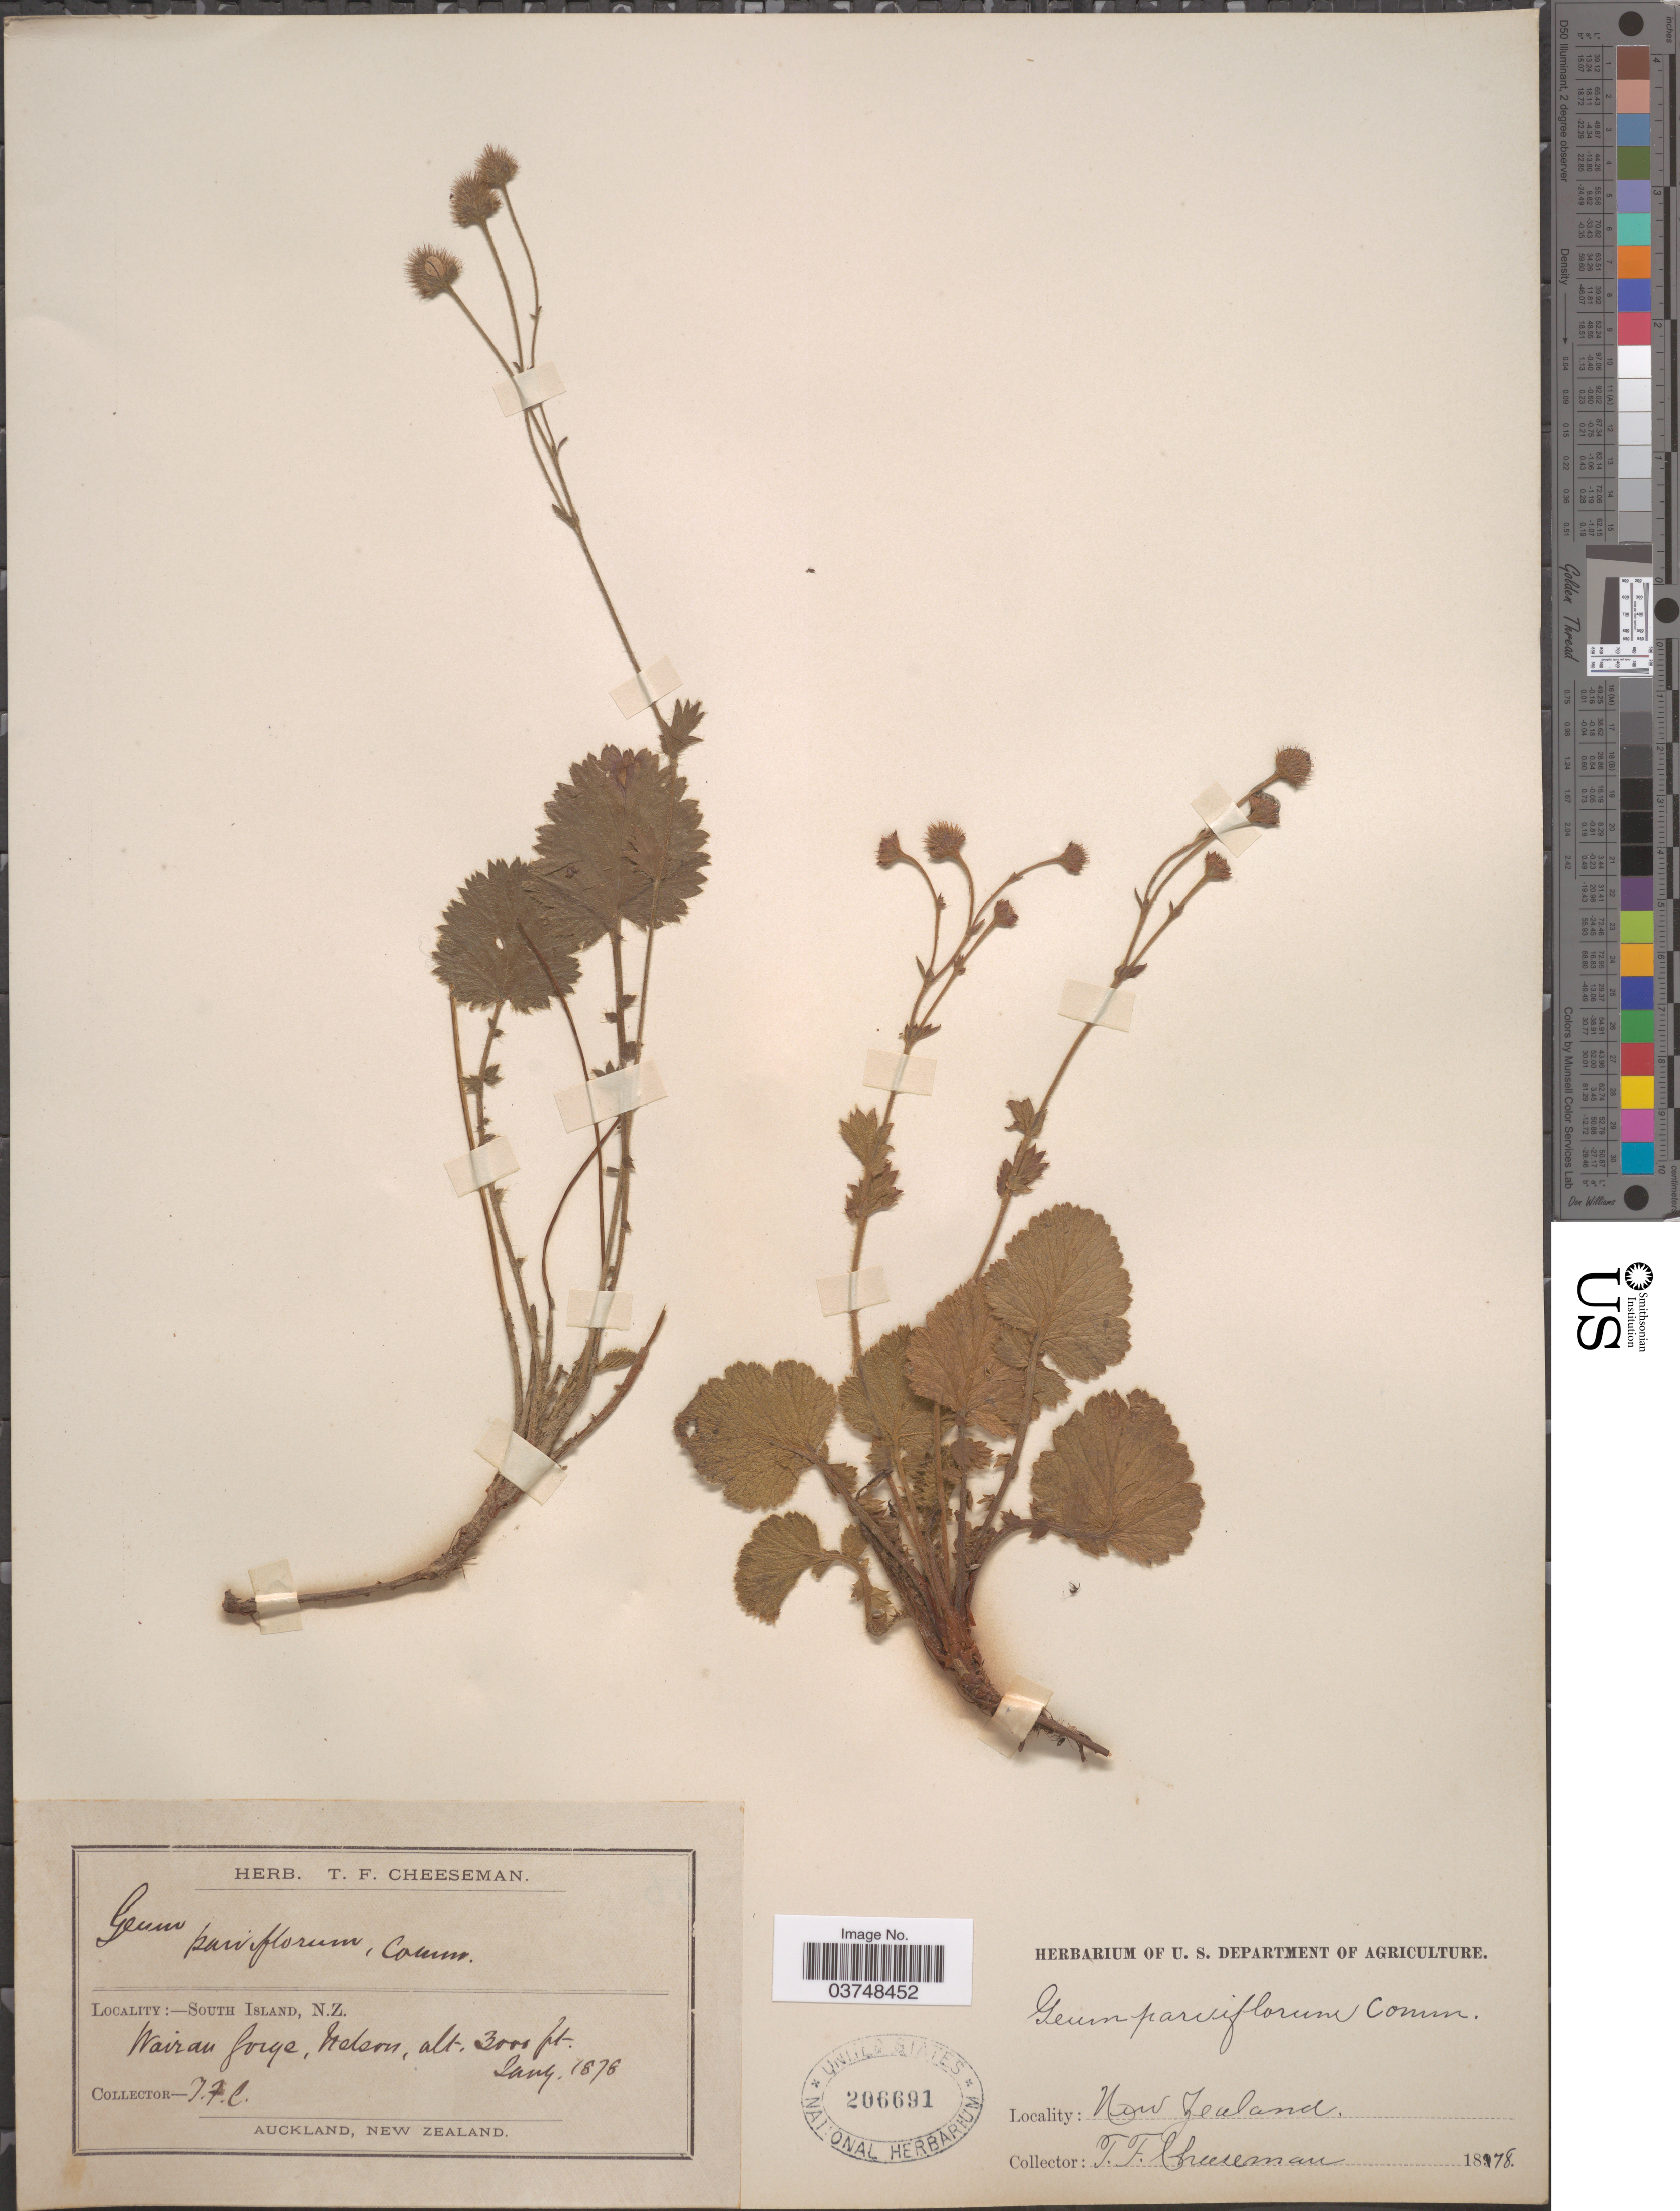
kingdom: Plantae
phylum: Tracheophyta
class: Magnoliopsida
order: Rosales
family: Rosaceae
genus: Geum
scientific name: Geum parviflorum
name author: Comm. ex Sm.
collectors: T. F. Cheeseman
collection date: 1878-01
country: New Zealand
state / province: Nelson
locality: South Island, Wairau Gorgs.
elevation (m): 914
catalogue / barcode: US 206691